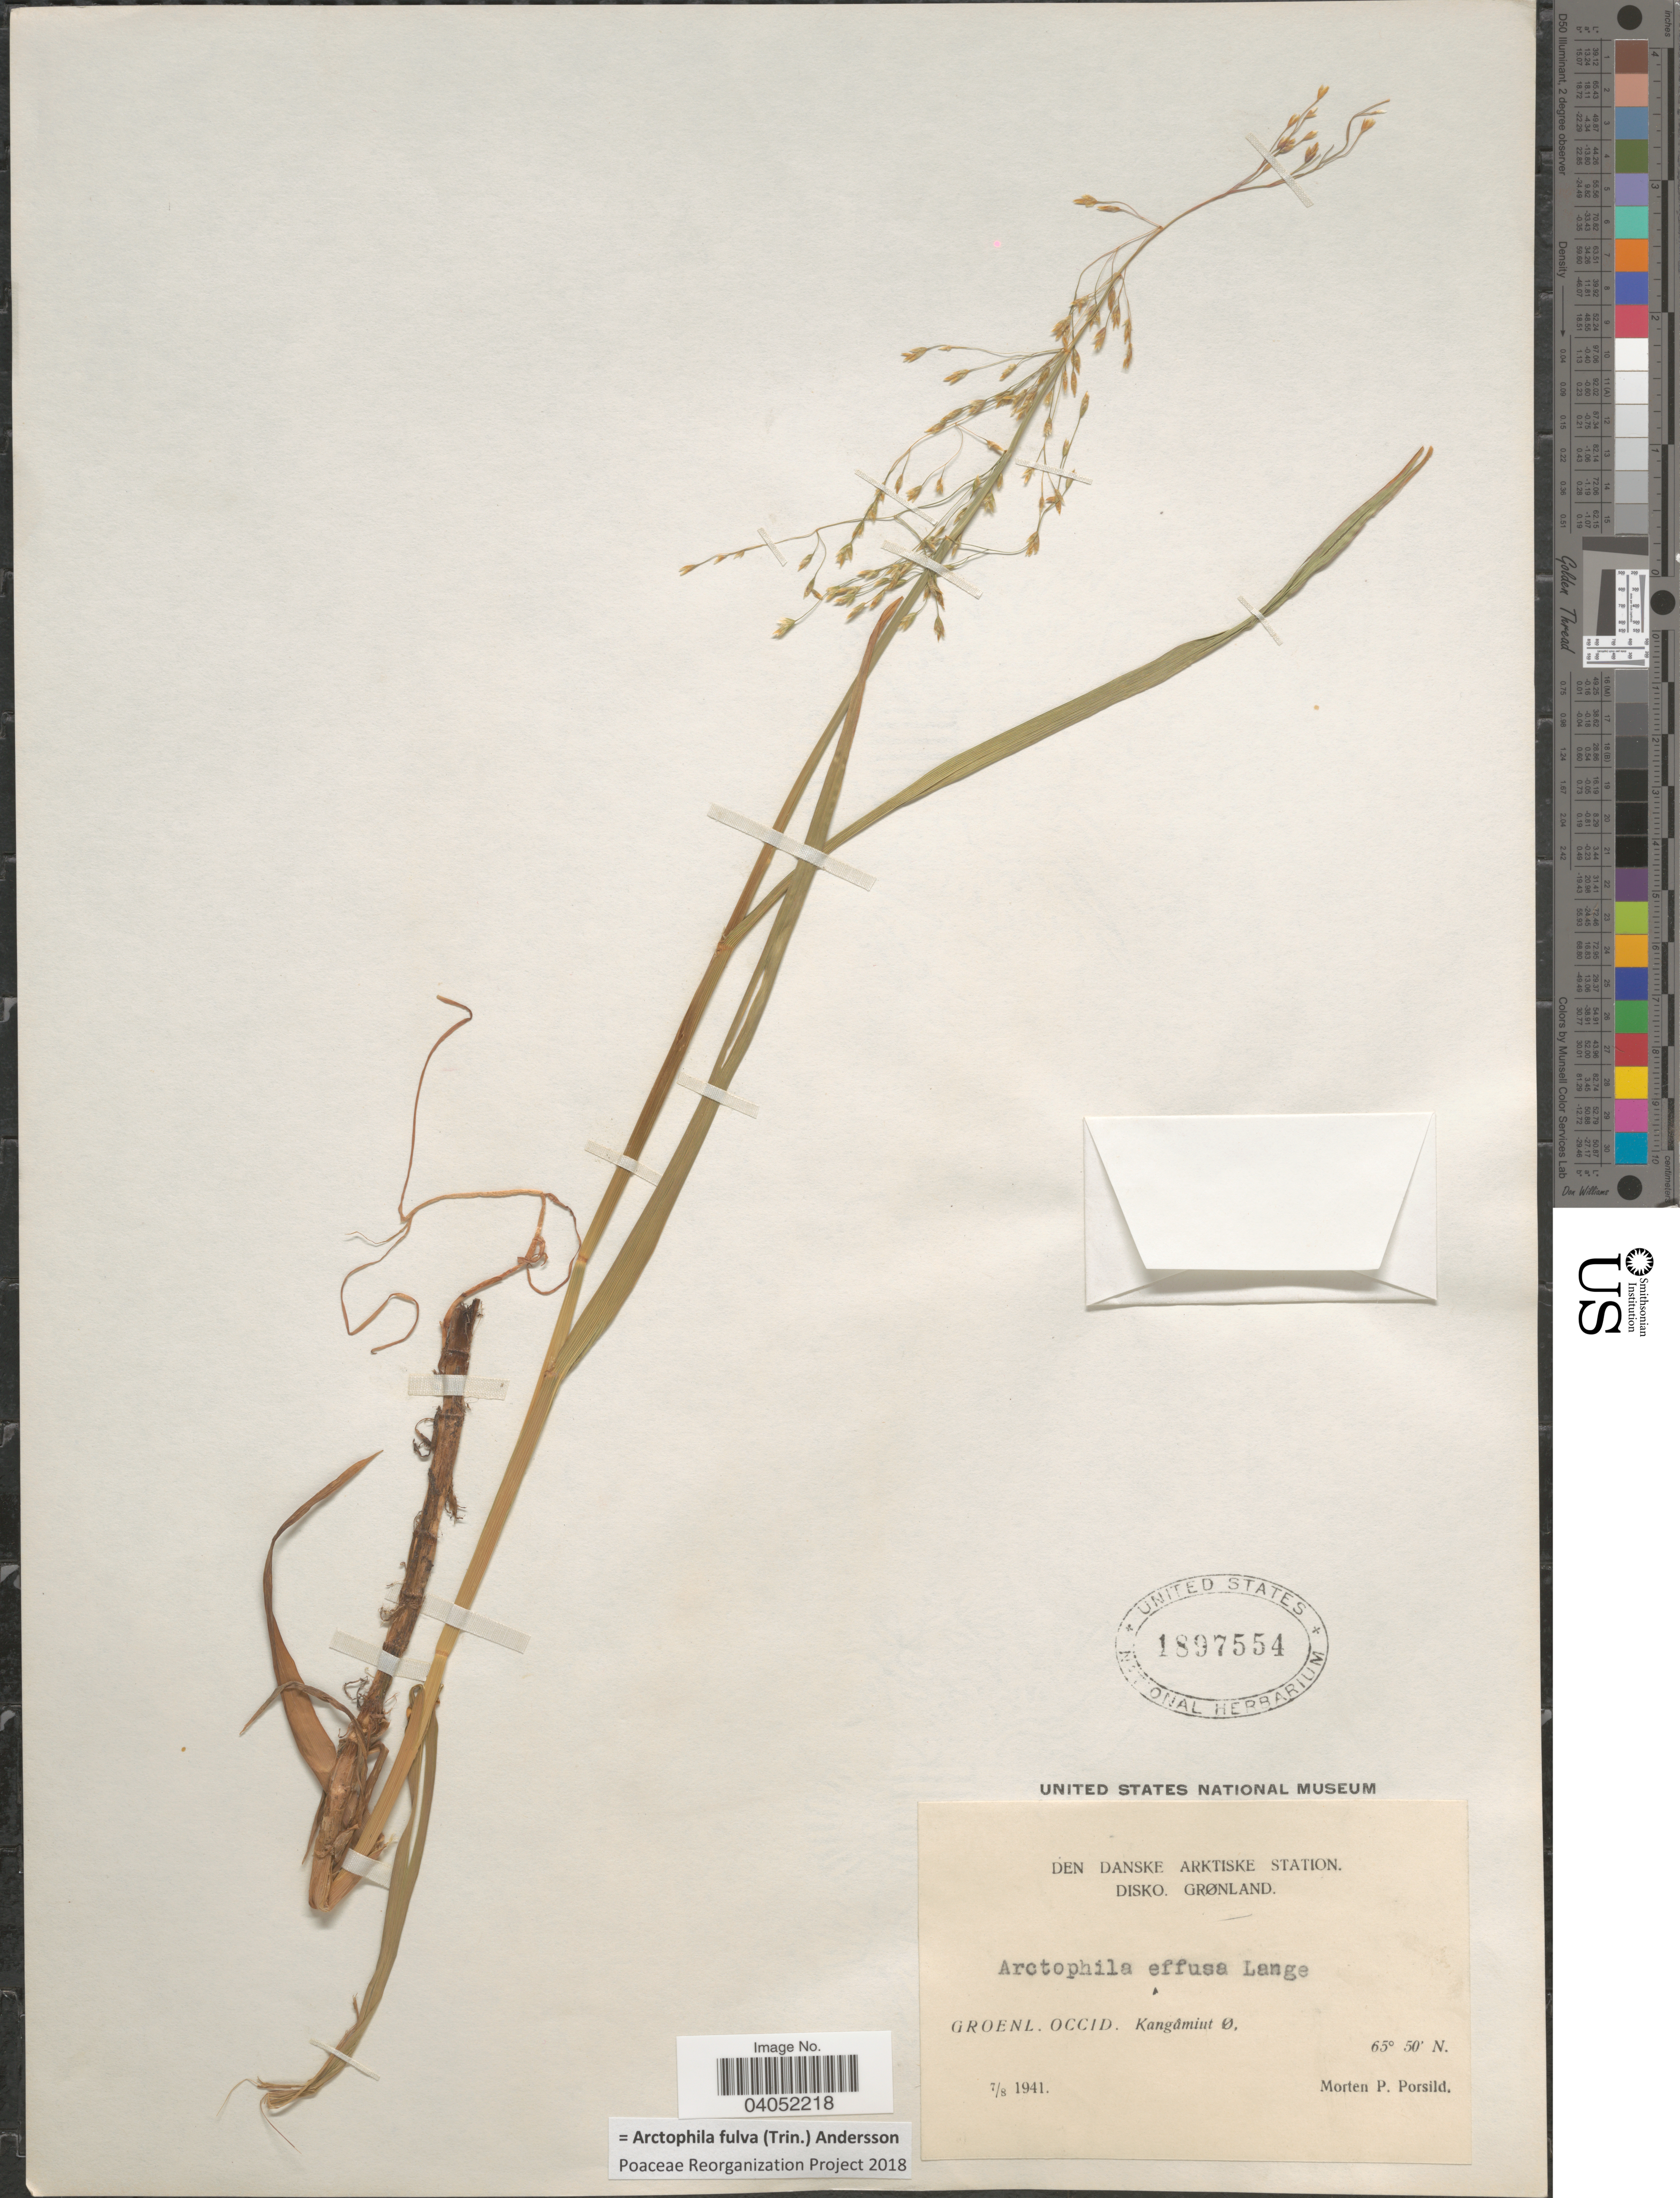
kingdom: Plantae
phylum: Tracheophyta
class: Liliopsida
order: Poales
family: Poaceae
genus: Arctophila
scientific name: Arctophila fulva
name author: (Trin.) Andersson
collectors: M. P. Porsild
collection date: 1941-08-07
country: Greenland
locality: Den Danske Arktiske Station. Disko. Grønland. Groenl. Occid. Kangâmiut Ø.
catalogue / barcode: US 1897554